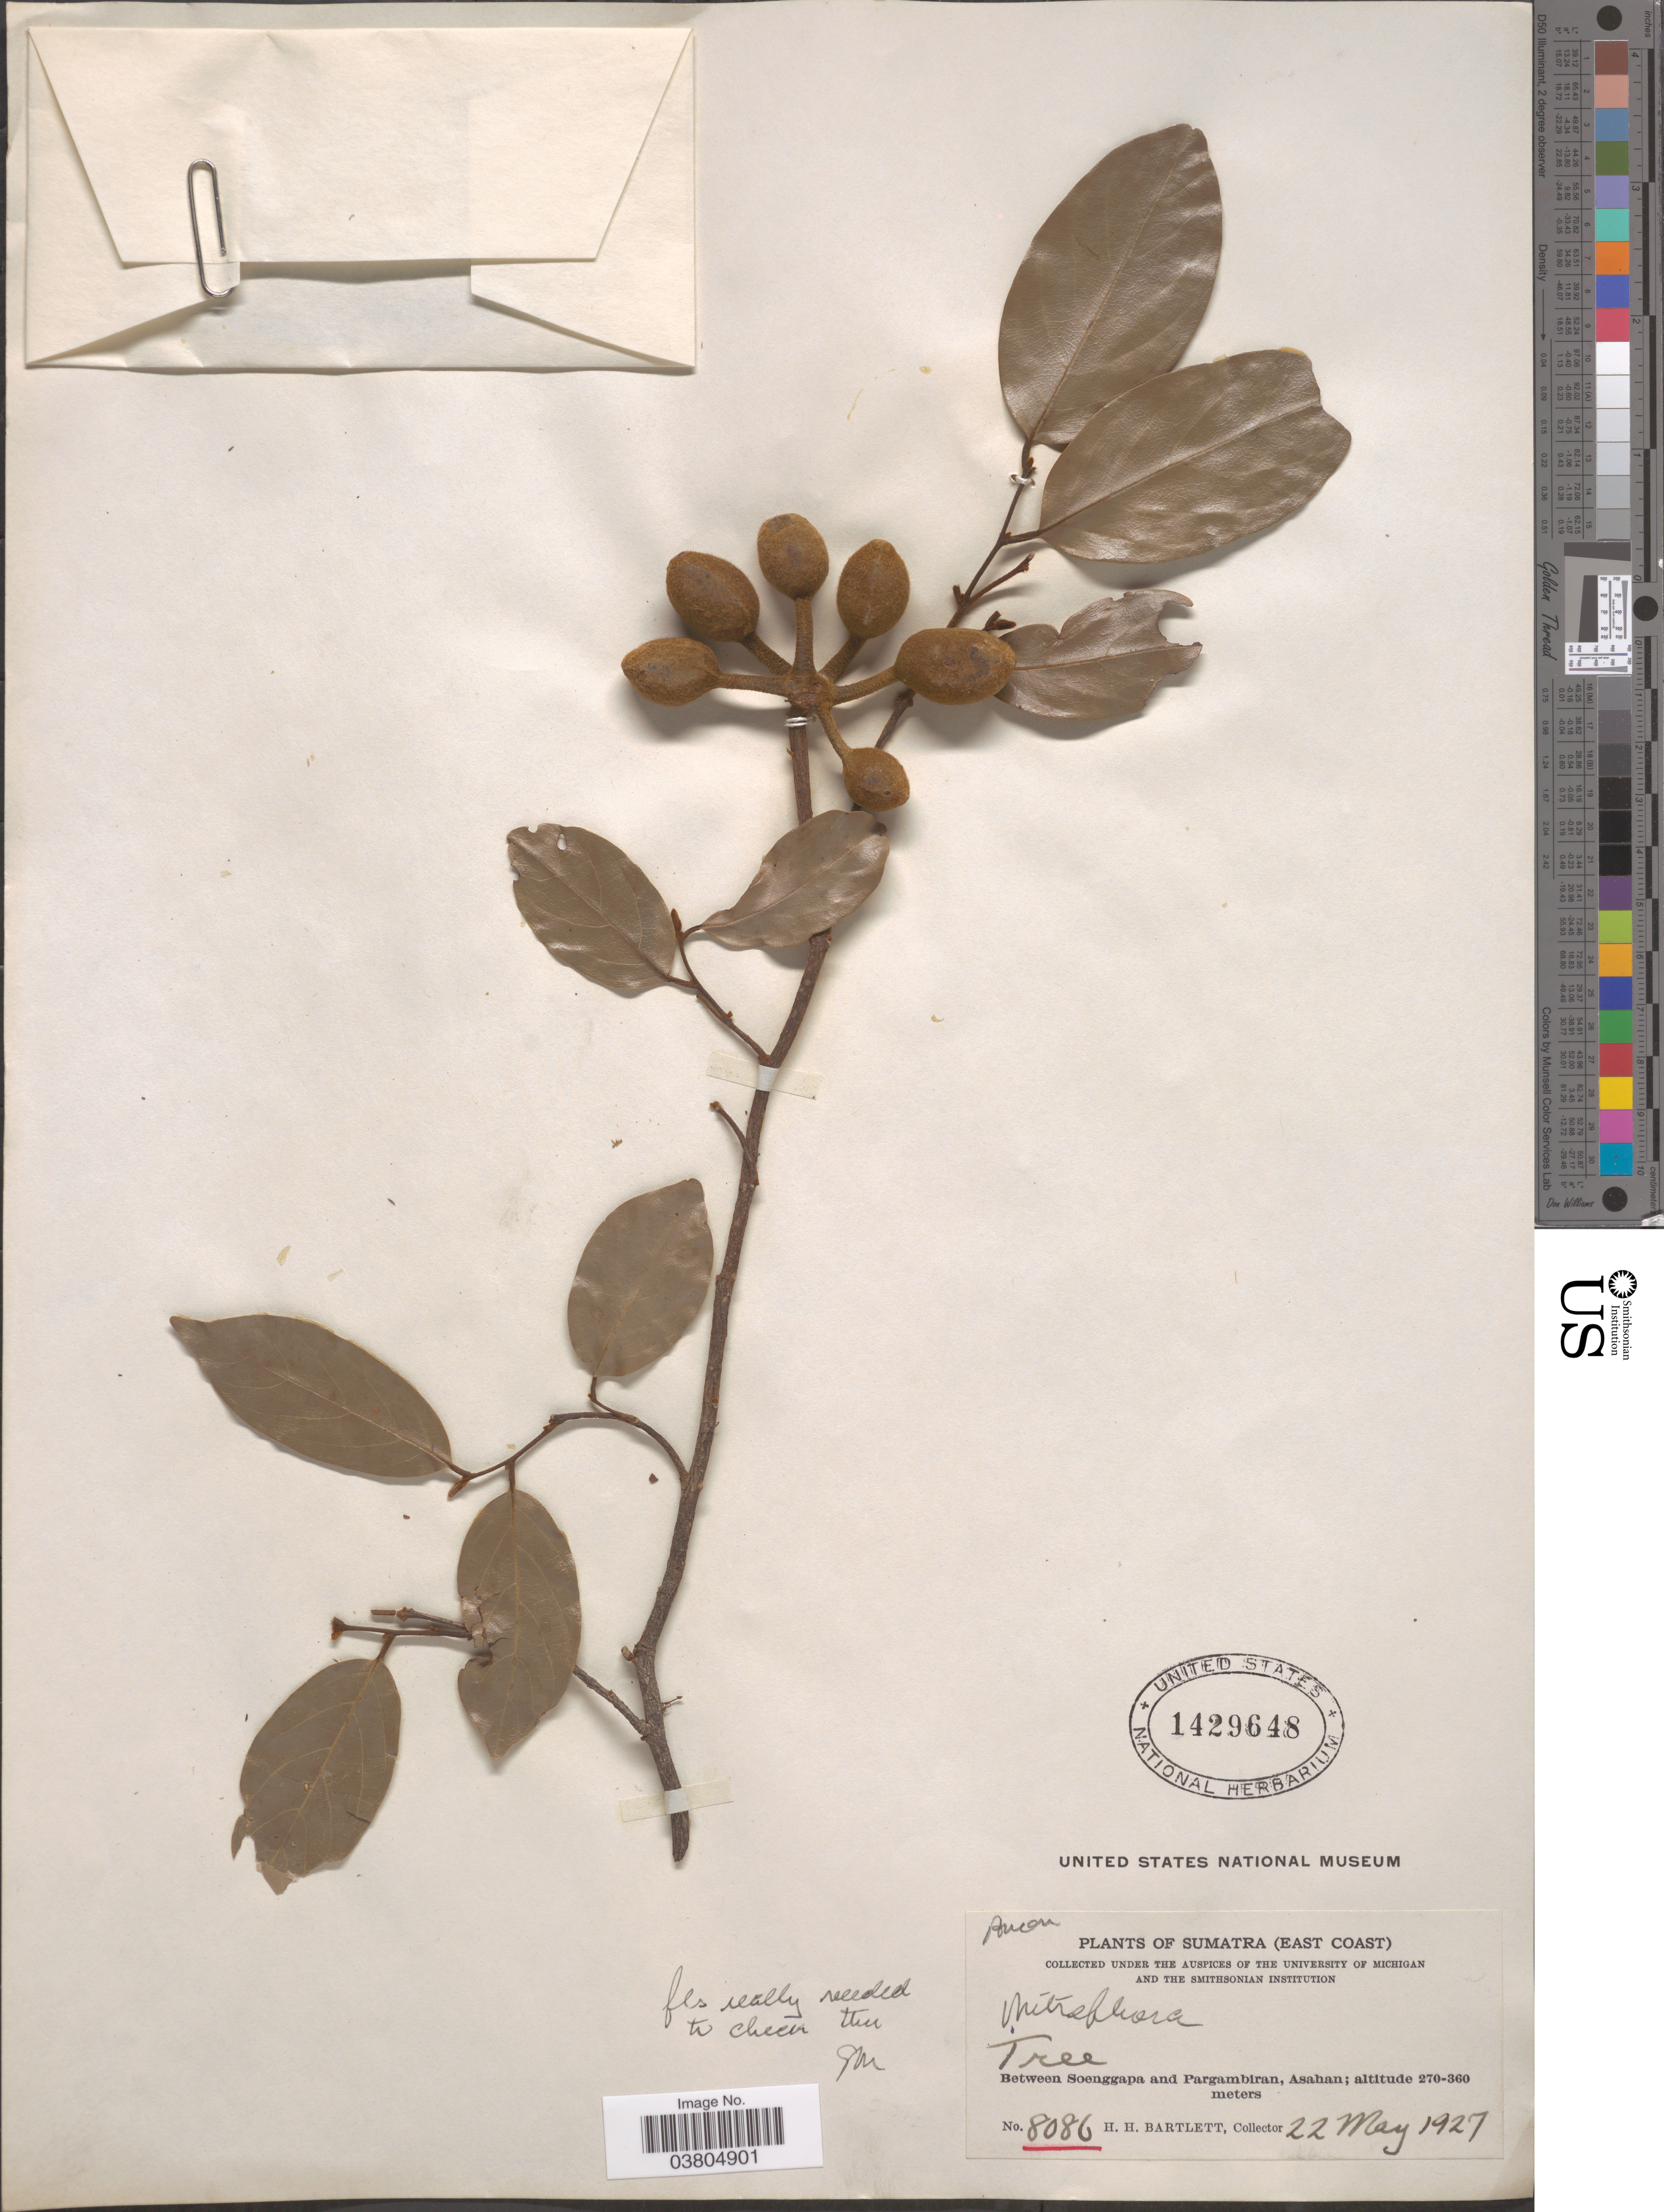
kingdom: Plantae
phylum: Tracheophyta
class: Magnoliopsida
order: Magnoliales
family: Annonaceae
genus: Mitrephora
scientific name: Mitrephora sp.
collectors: H. H. Bartlett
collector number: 8086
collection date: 1927-05-22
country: Indonesia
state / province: Sumatra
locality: Sumatra (East Coast). Between Soenggapa and Pargambiran, Asahan.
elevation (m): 270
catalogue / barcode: US 1429648